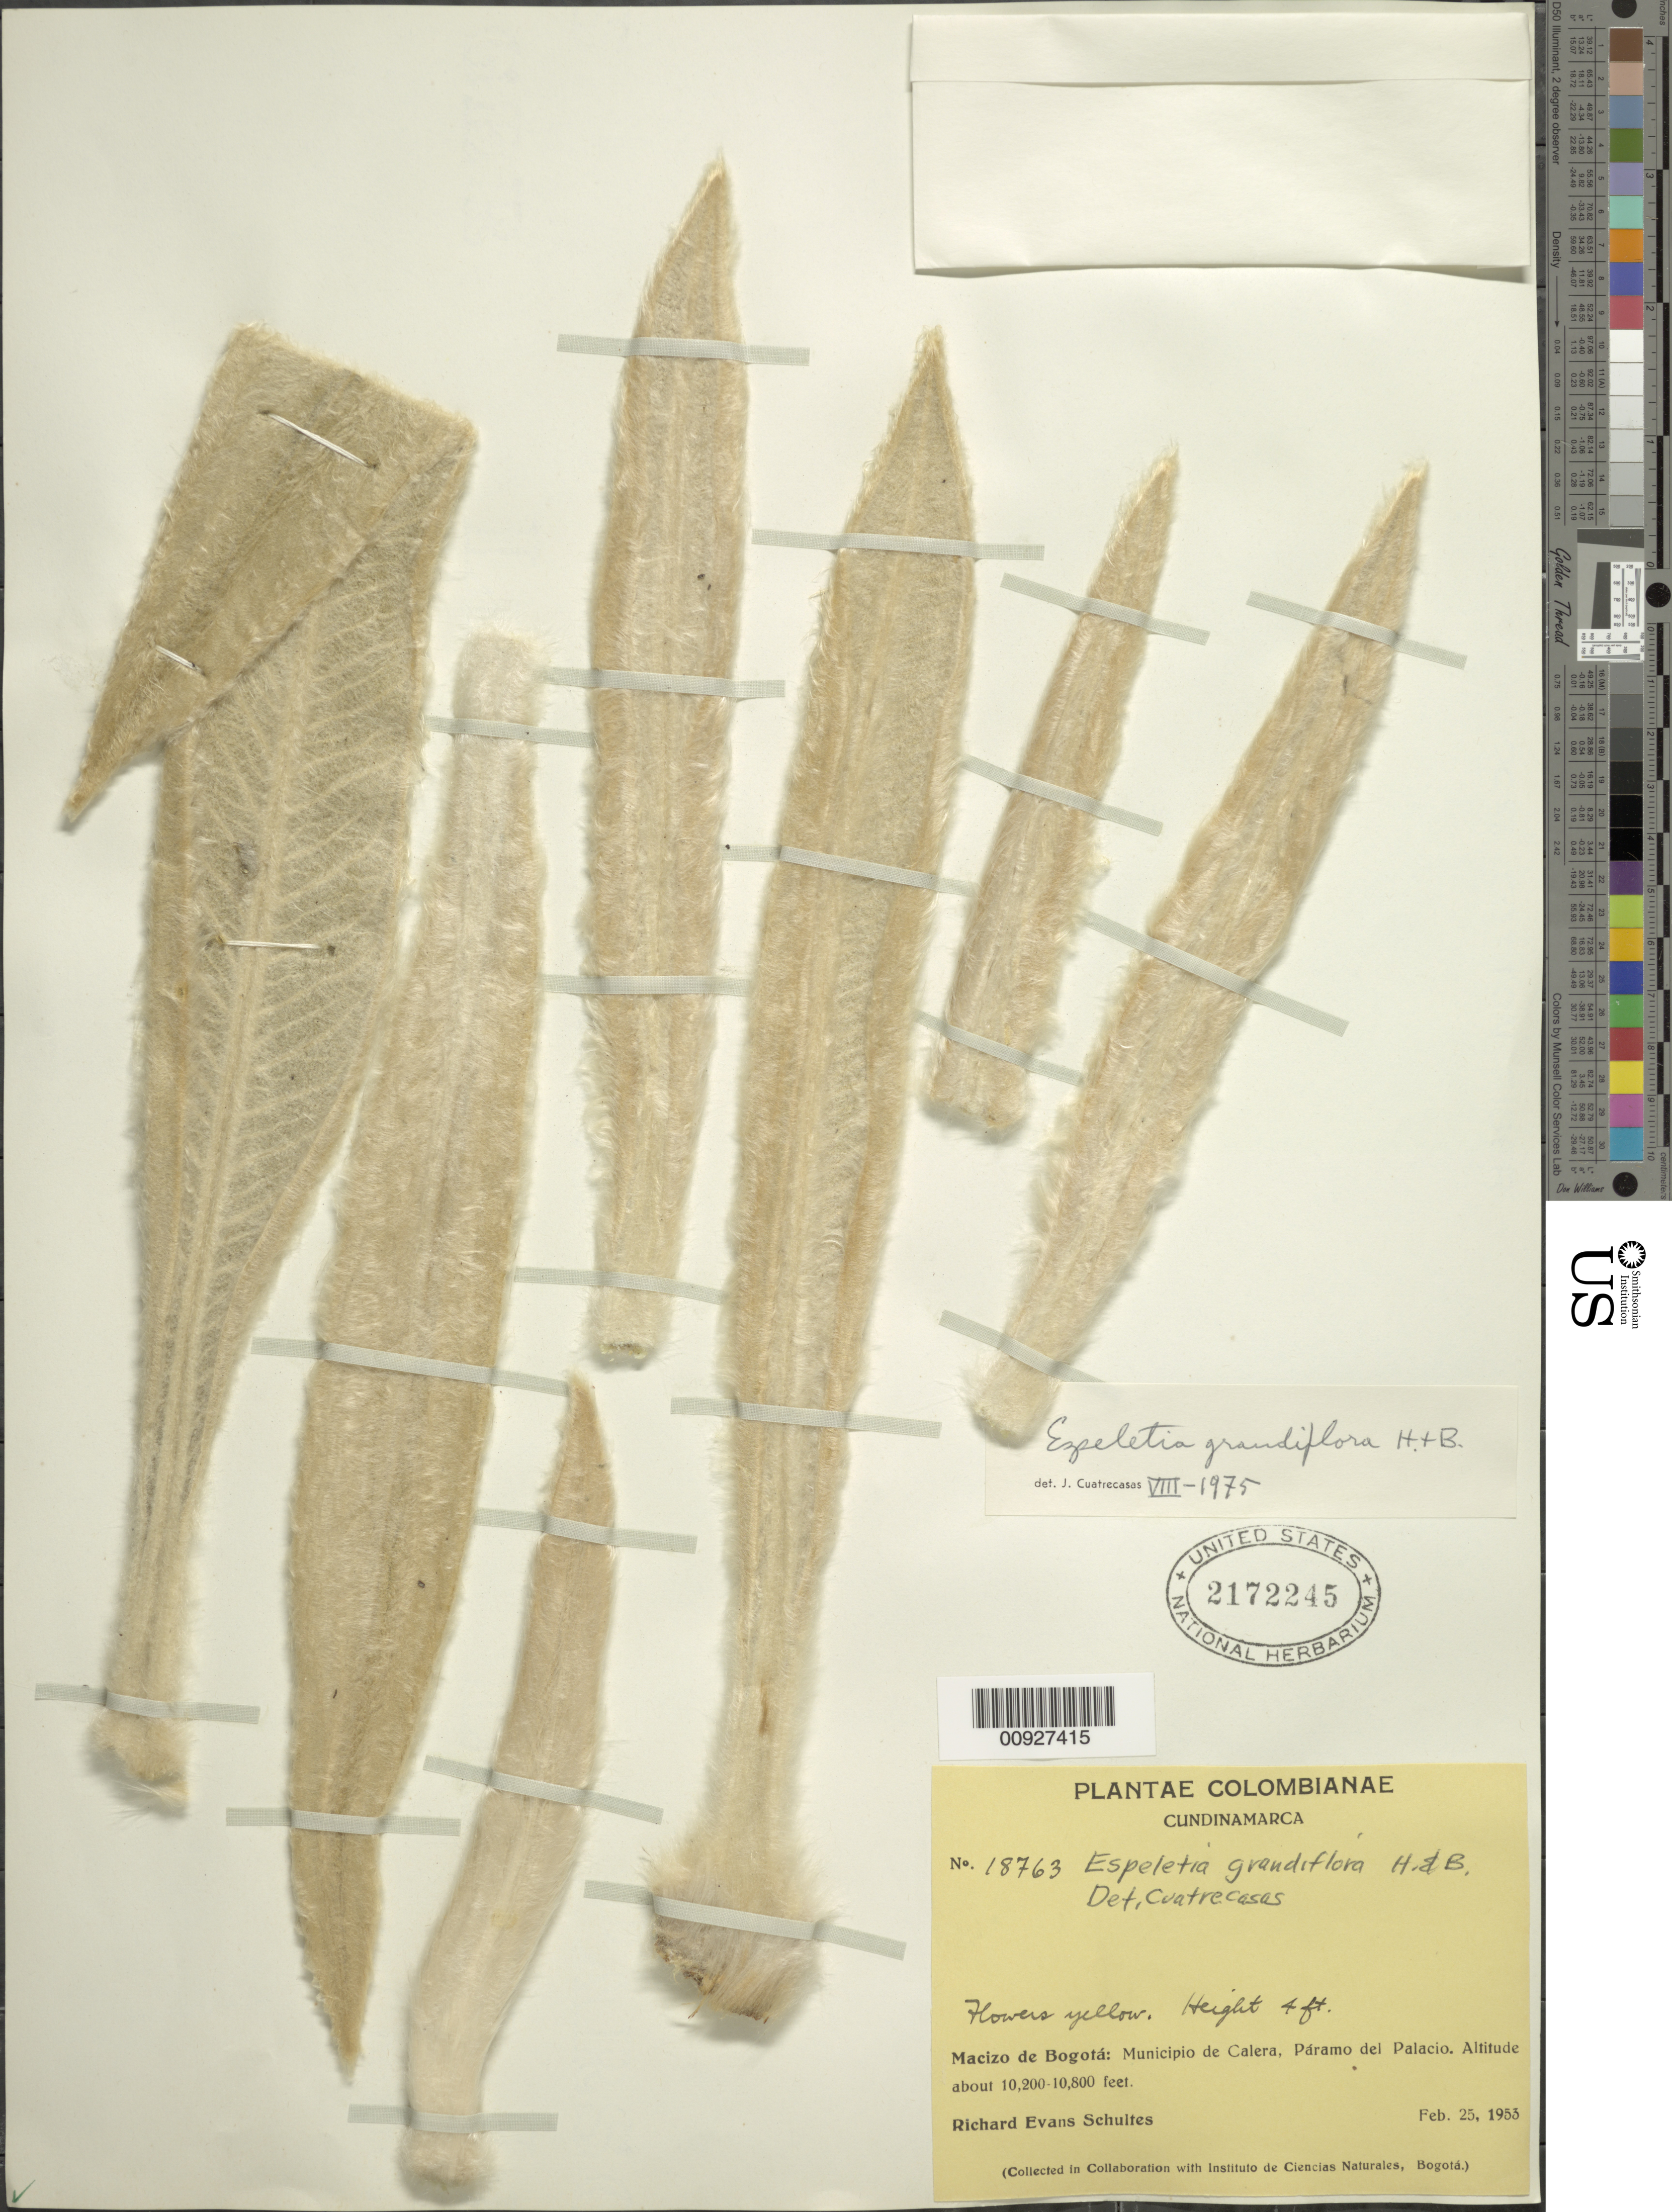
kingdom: Plantae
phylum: Tracheophyta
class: Magnoliopsida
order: Asterales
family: Asteraceae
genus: Espeletia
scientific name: Espeletia grandiflora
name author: Humb. & Bonpl.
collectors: R. E. Schultes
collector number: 18763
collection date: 1953-02-25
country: Colombia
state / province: Cundinamarca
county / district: Calera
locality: Páramo de Palacio. Macizo de Bogotá.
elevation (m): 3400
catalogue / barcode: US 2172245